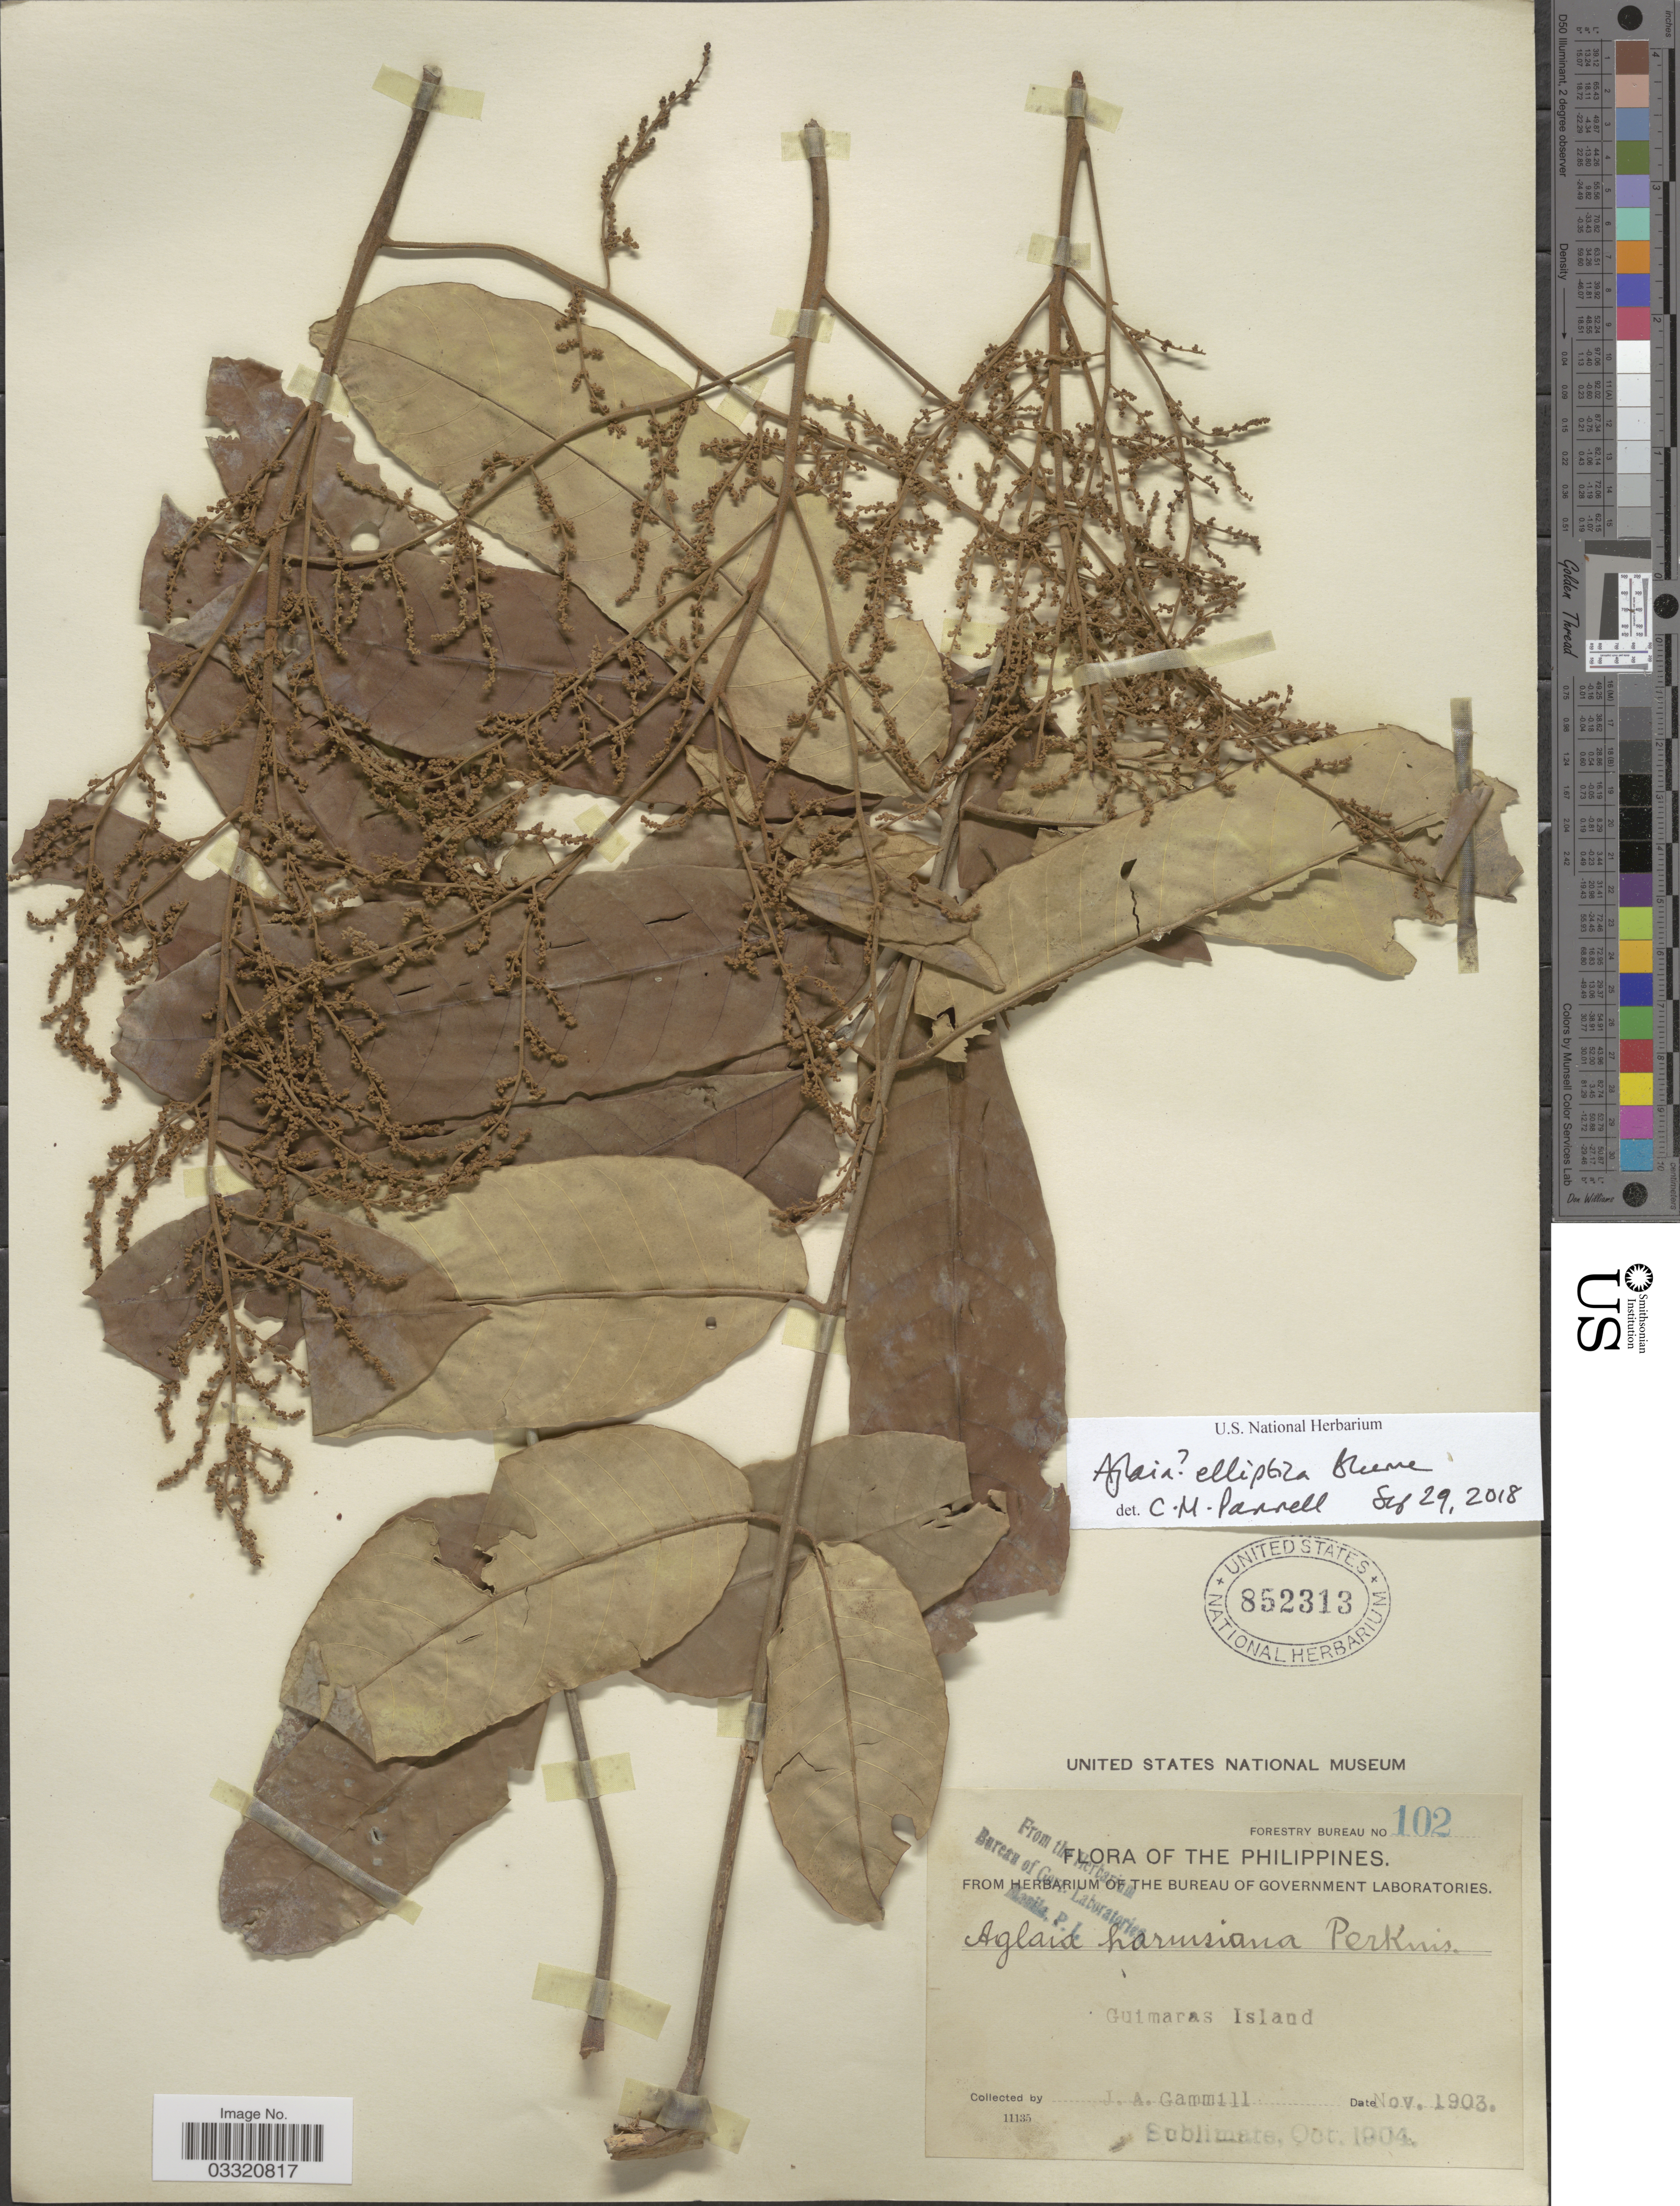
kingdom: Plantae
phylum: Tracheophyta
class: Magnoliopsida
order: Sapindales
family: Meliaceae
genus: Aglaia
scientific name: Aglaia elliptica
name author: Blume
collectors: J. Gammill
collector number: Forestry Bureau 102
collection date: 1903-11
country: Philippines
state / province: Western Visayas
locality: Guimaras Island.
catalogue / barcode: US 852313